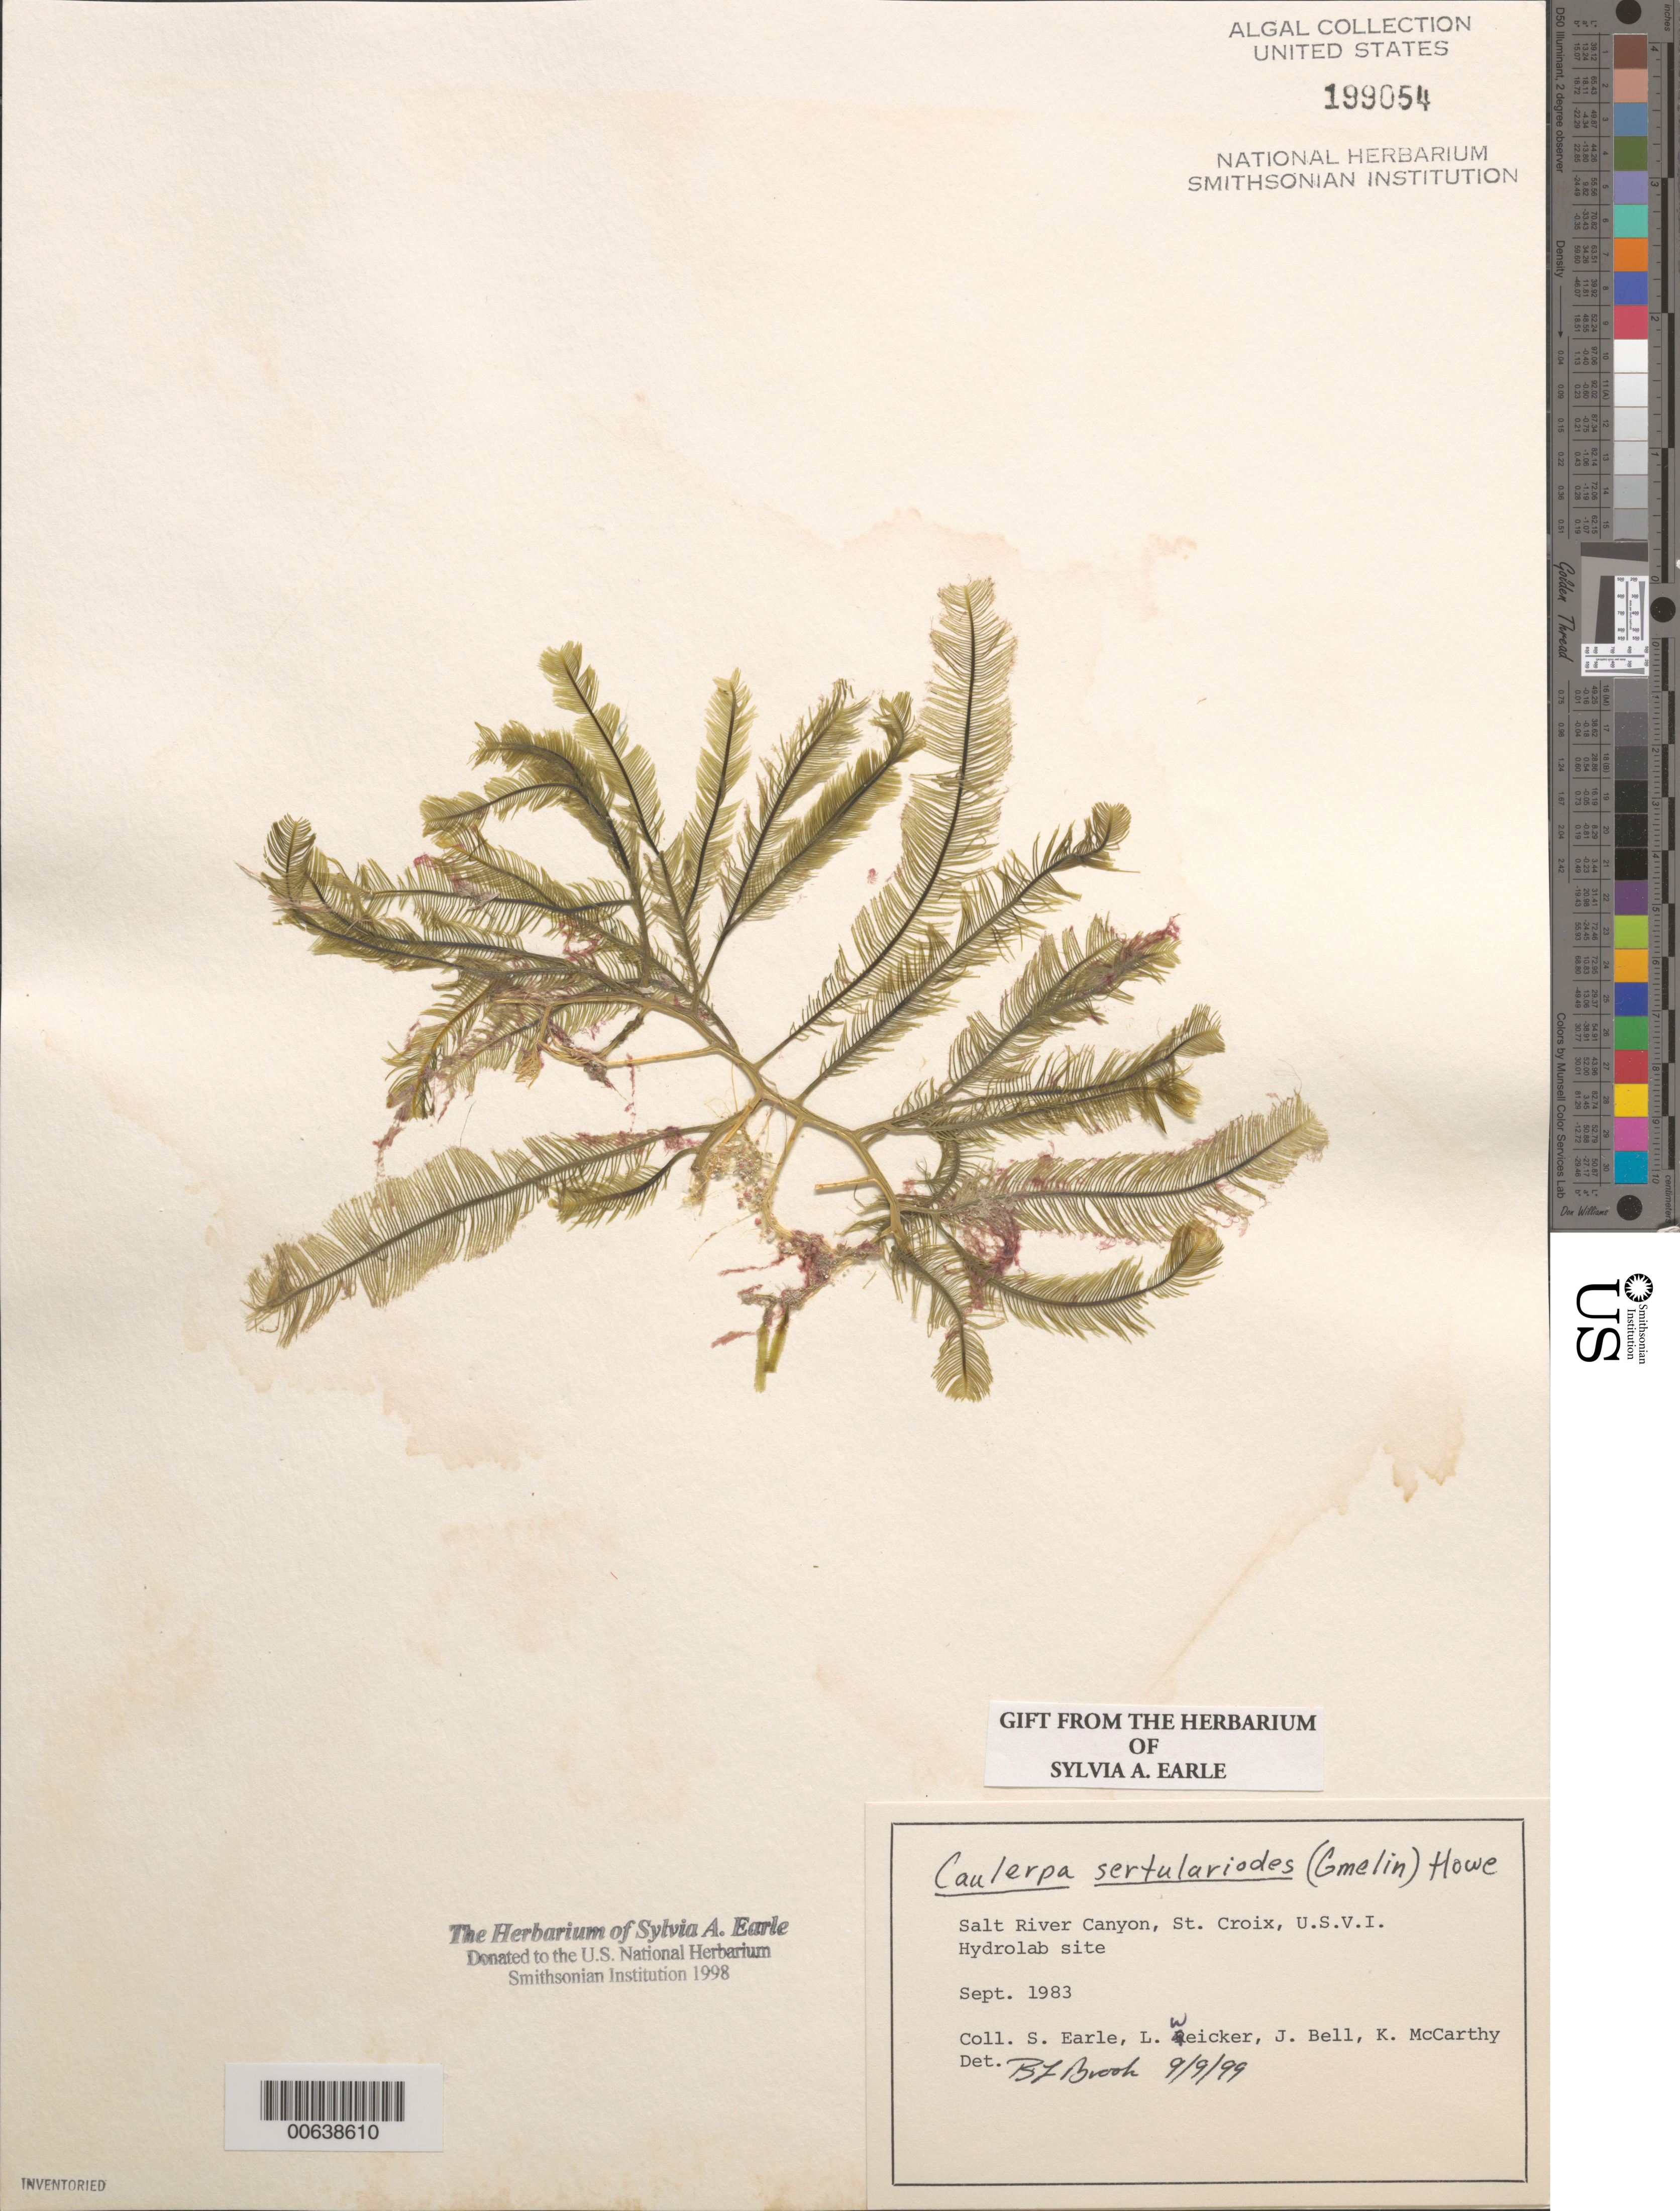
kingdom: Plantae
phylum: Chlorophyta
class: Ulvophyceae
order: Bryopsidales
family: Caulerpaceae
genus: Caulerpa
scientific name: Caulerpa sertularioides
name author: (S.G. Gmel.) M. Howe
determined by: Brooks, B. L., (BOT), Smithsonian Institution - National Museum of Natural History (UNITED STATES)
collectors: S. A. Earle, L. Weicker, J. Bell & K. McCarthy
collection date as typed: Sep 1983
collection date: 1983-09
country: U.S. Virgin Islands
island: St. Croix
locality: Salt River Canyon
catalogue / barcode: US 199054